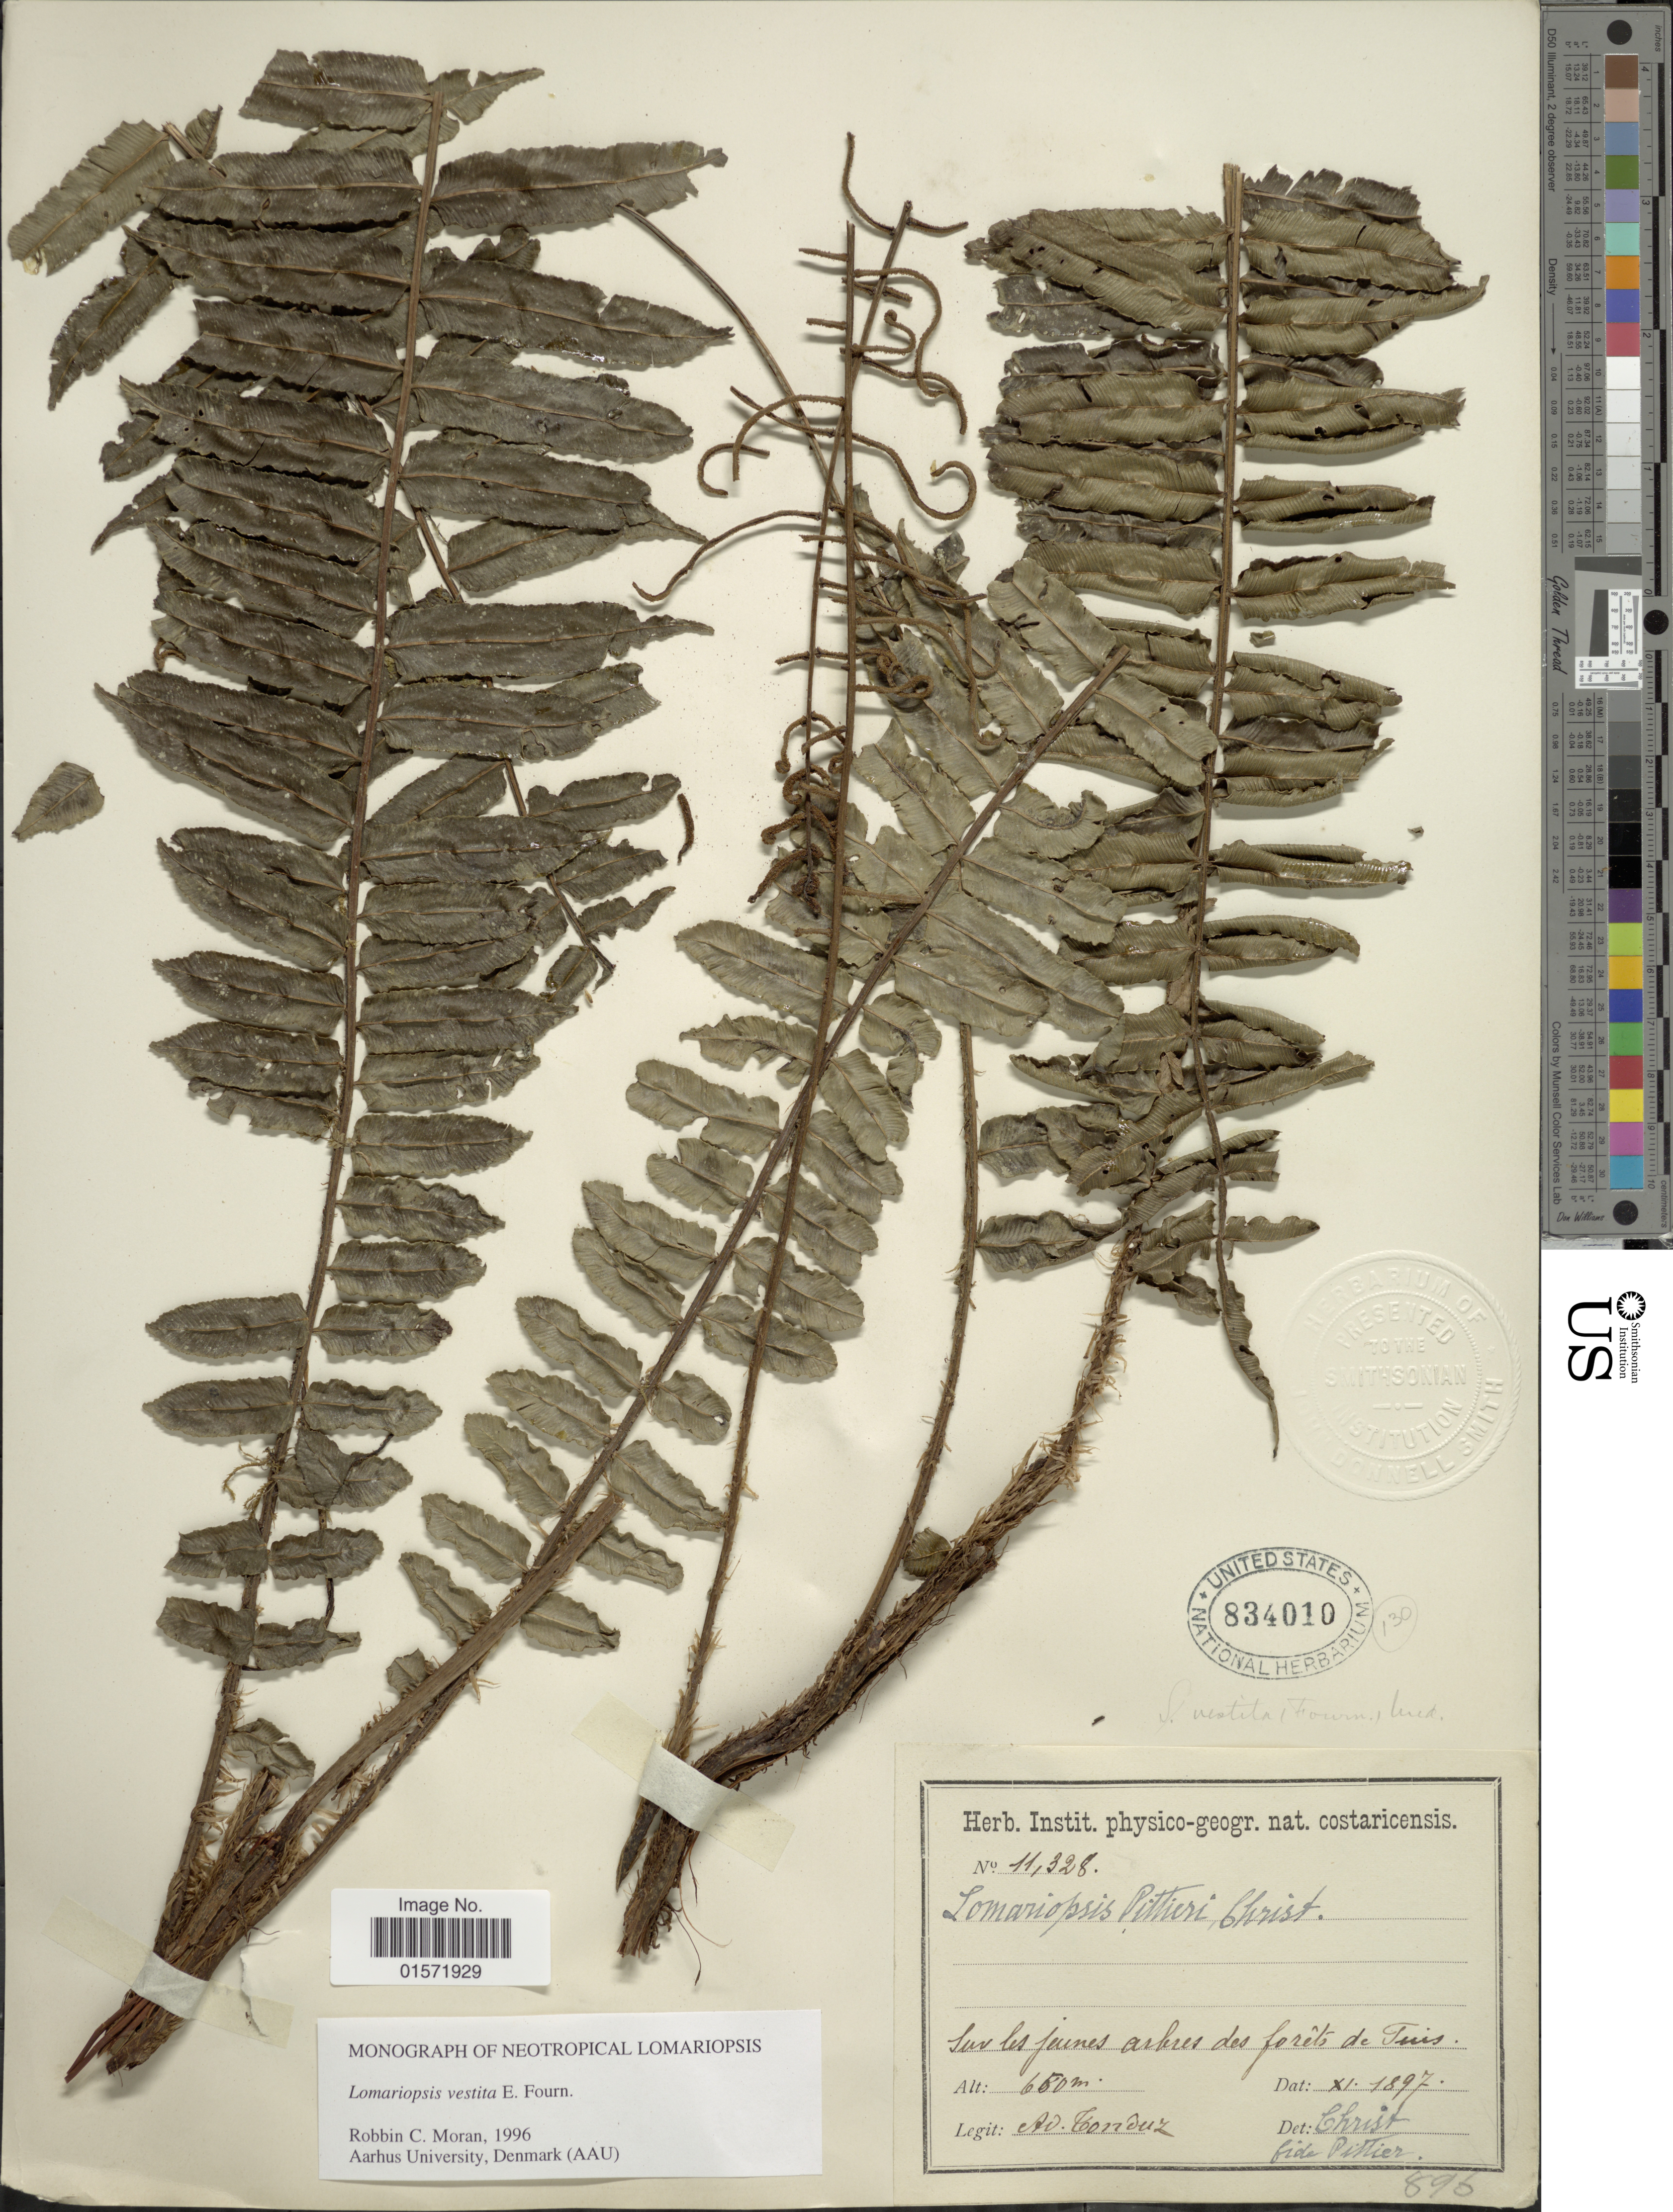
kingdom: Plantae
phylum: Tracheophyta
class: Polypodiopsida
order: Polypodiales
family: Lomariopsidaceae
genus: Lomariopsis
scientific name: Lomariopsis vestita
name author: E. Fourn.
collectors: A. Tonduz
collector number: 11328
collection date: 1897-11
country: Costa Rica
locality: Sur les arbres des forêts de Tuis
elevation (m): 650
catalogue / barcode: US 834010